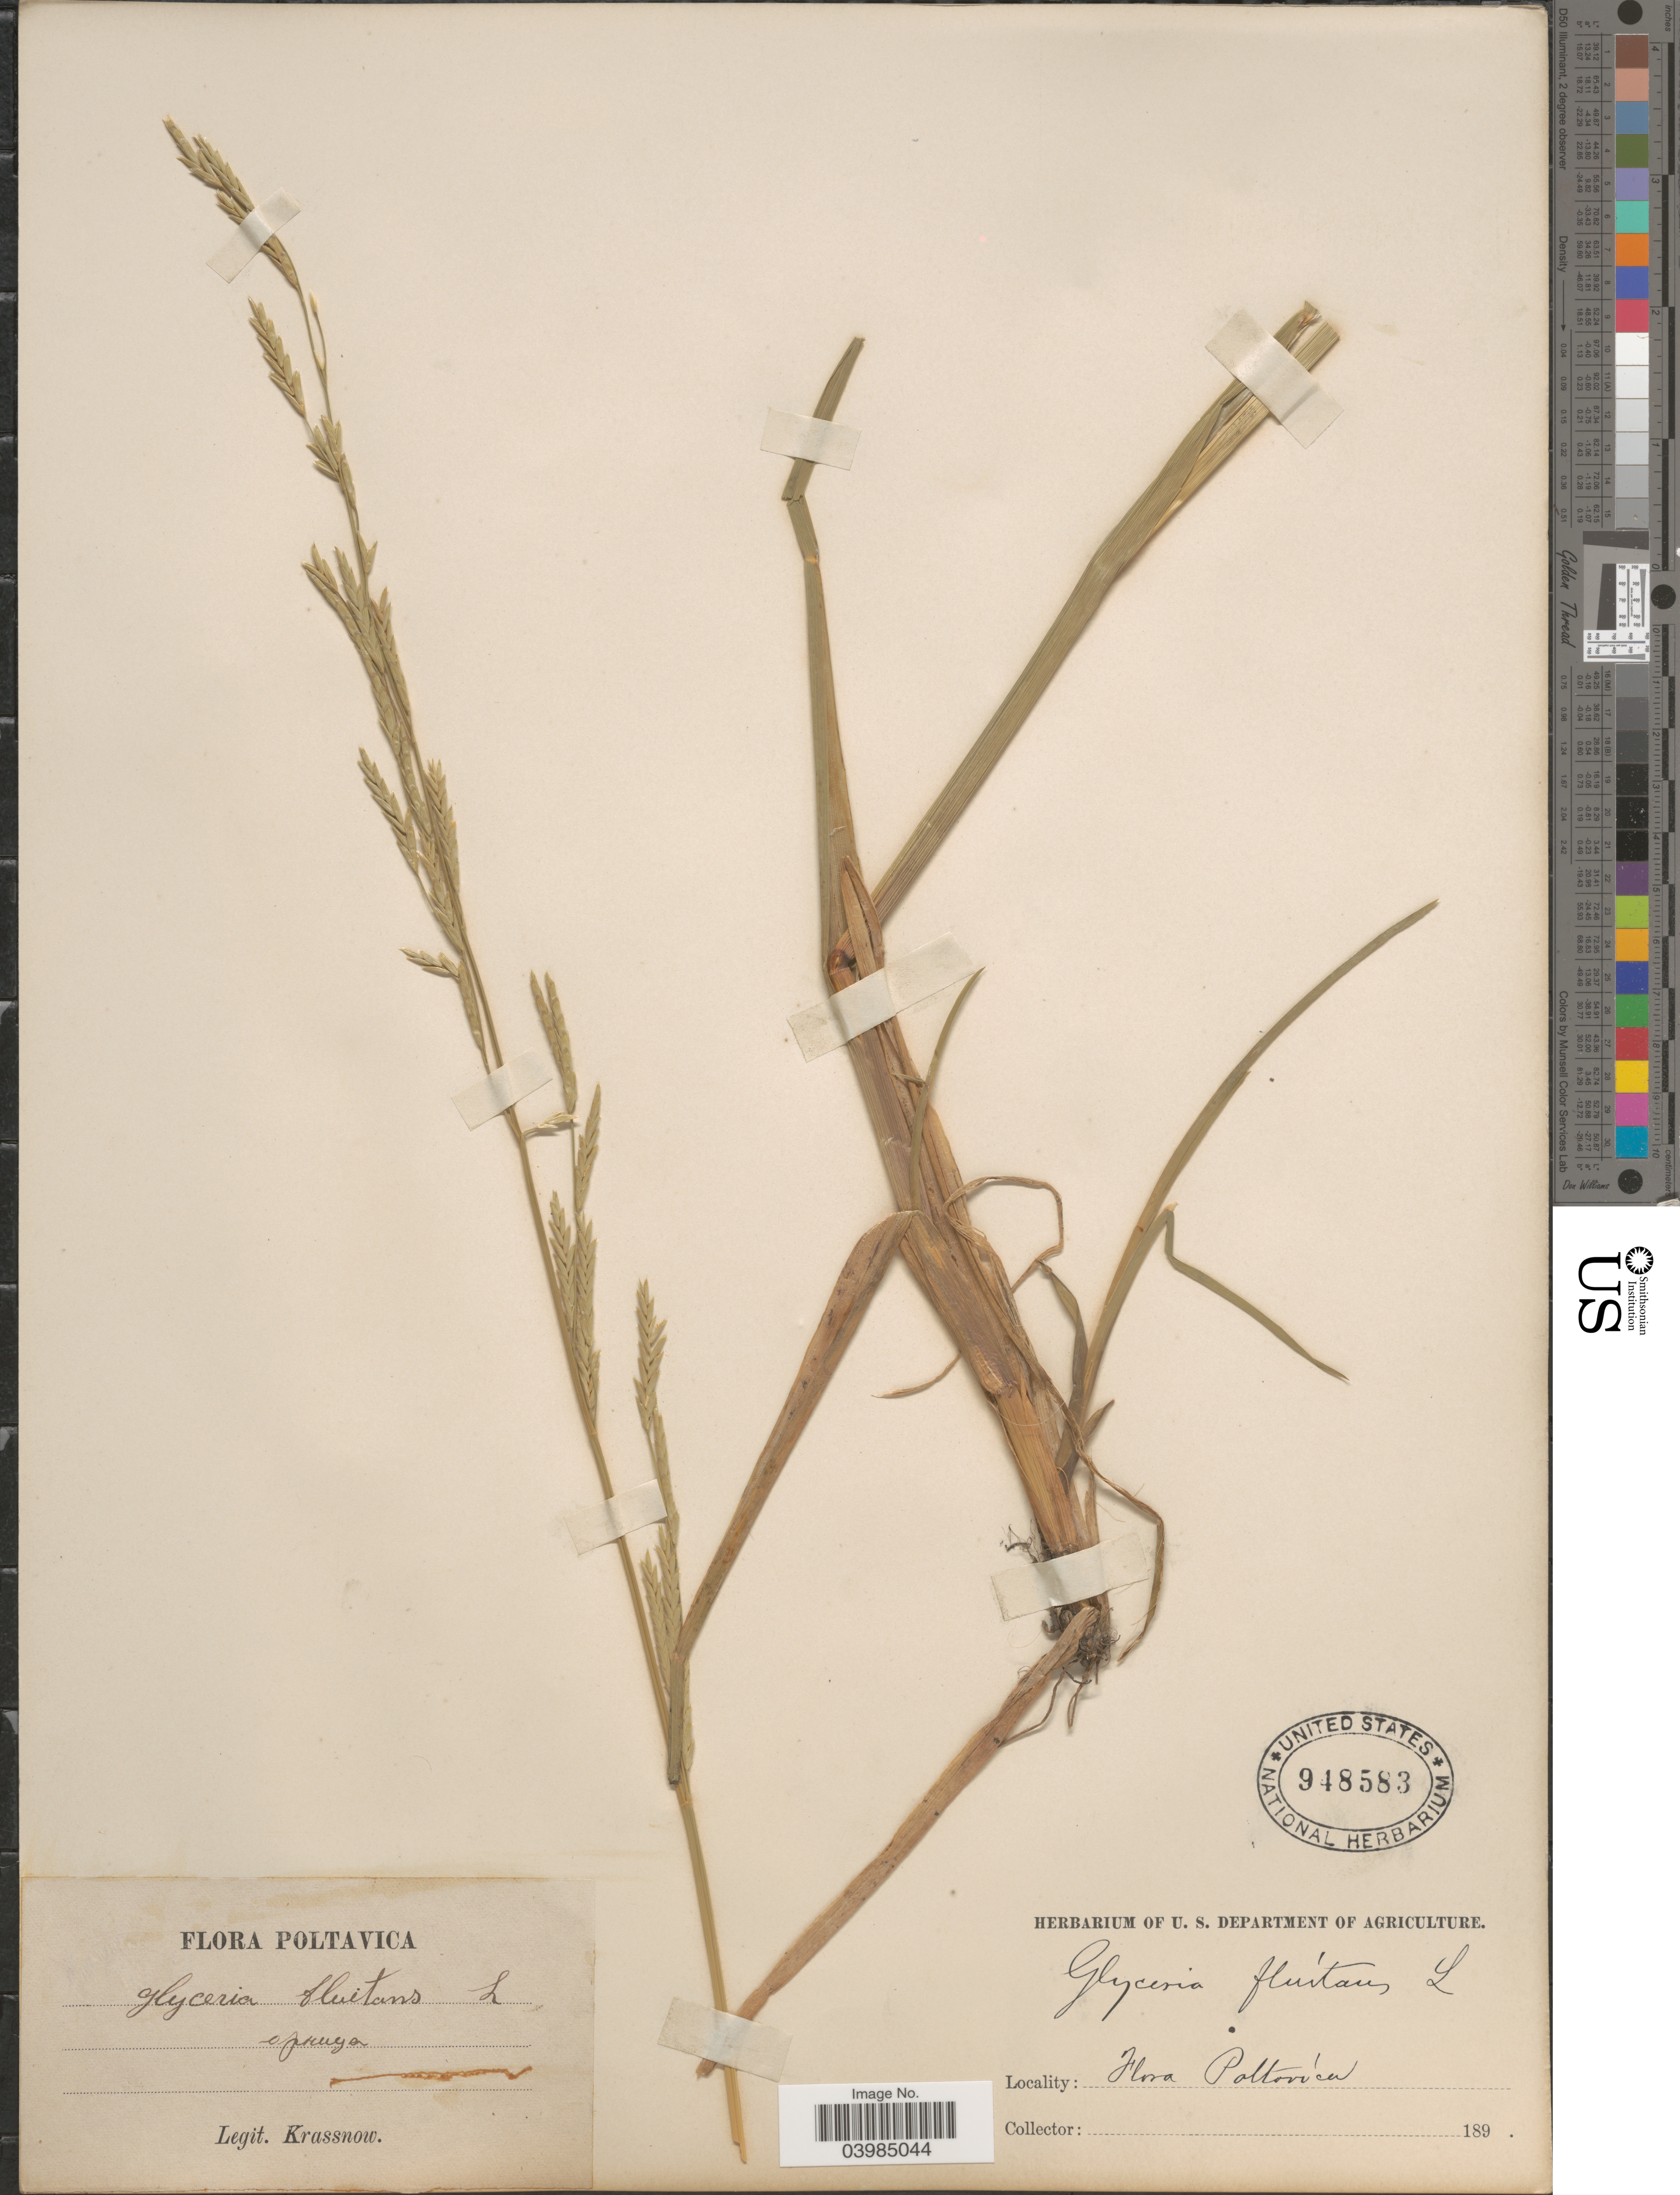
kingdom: Plantae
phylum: Tracheophyta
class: Liliopsida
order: Poales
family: Poaceae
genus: Glyceria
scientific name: Glyceria fluitans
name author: (L.) R. Br.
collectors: -. Krassnow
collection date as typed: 189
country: Ukraine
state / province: Poltava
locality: Poltavica.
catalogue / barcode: US 948583